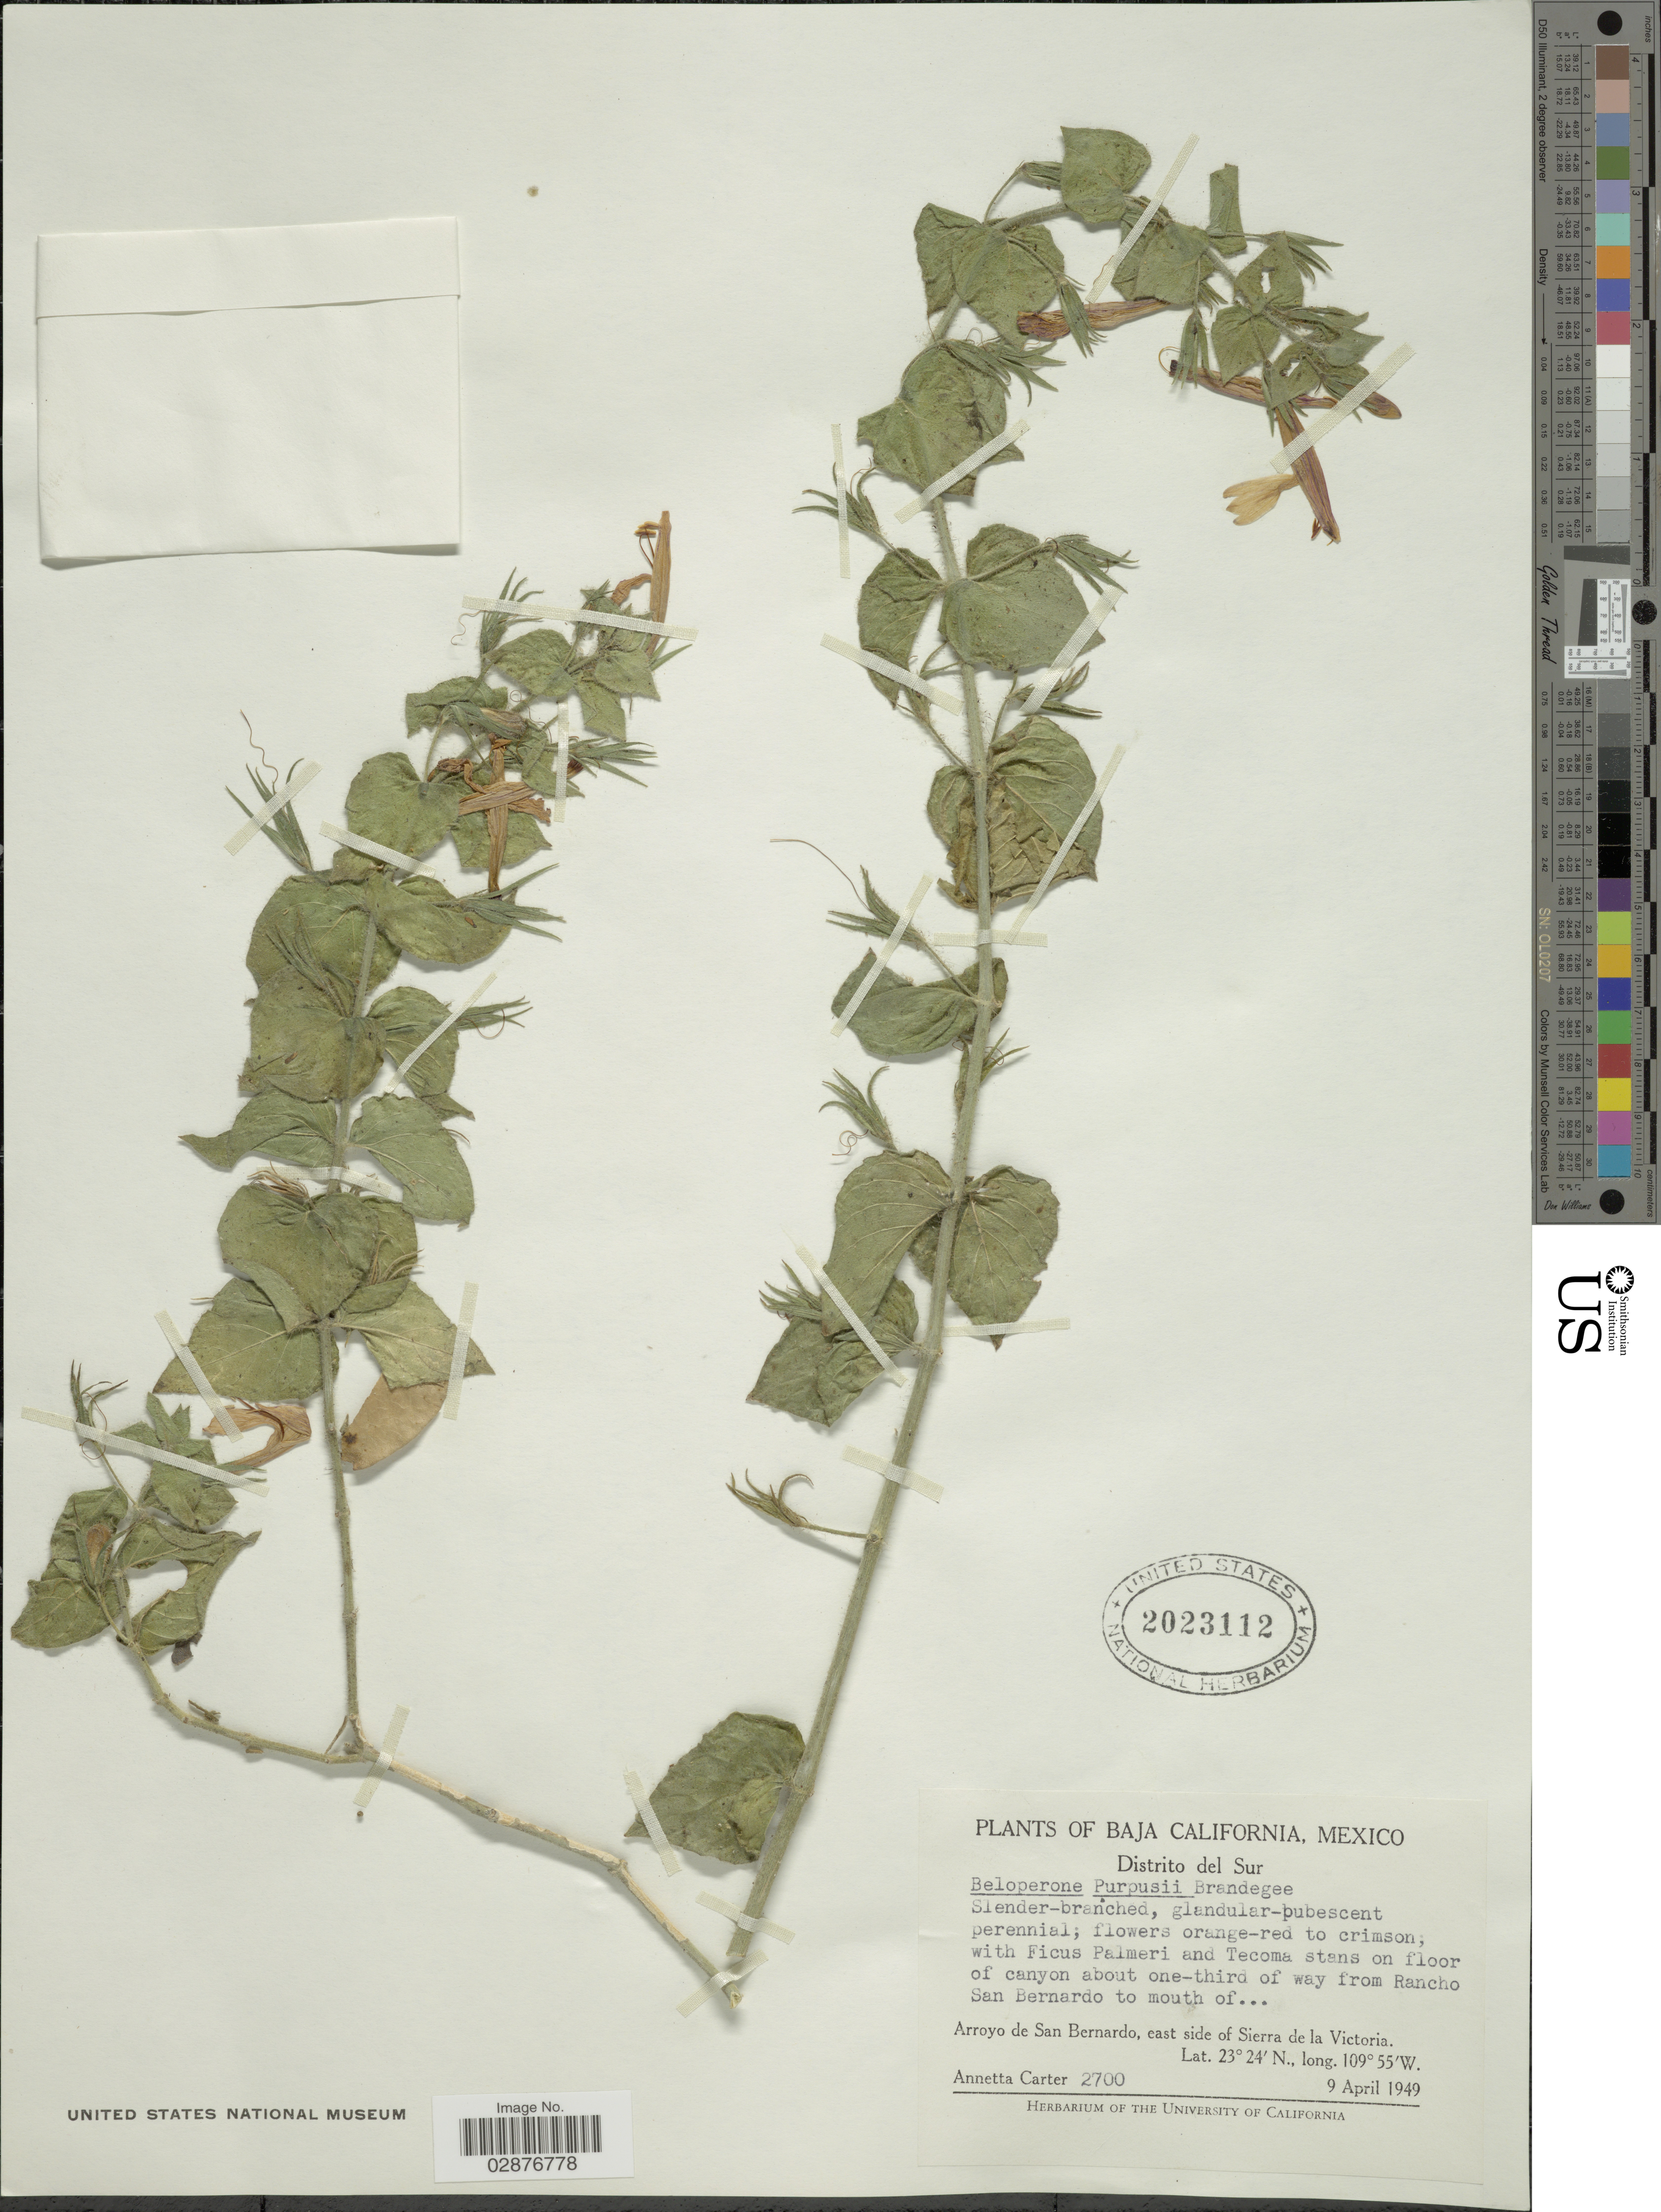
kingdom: Plantae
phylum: Tracheophyta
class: Magnoliopsida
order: Lamiales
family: Acanthaceae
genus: Justicia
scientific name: Justicia purpusii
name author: (Brandegee) D.N. Gibson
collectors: A. Carter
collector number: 2700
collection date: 1949-04-09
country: Mexico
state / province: Baja California Sur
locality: Distrito del Sur, canyon about one-third of way from Rancho San Bernardo to mouth of ..., Arroyo de San Bernardo, east side of Sierra de la Victoria.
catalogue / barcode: US 2023112